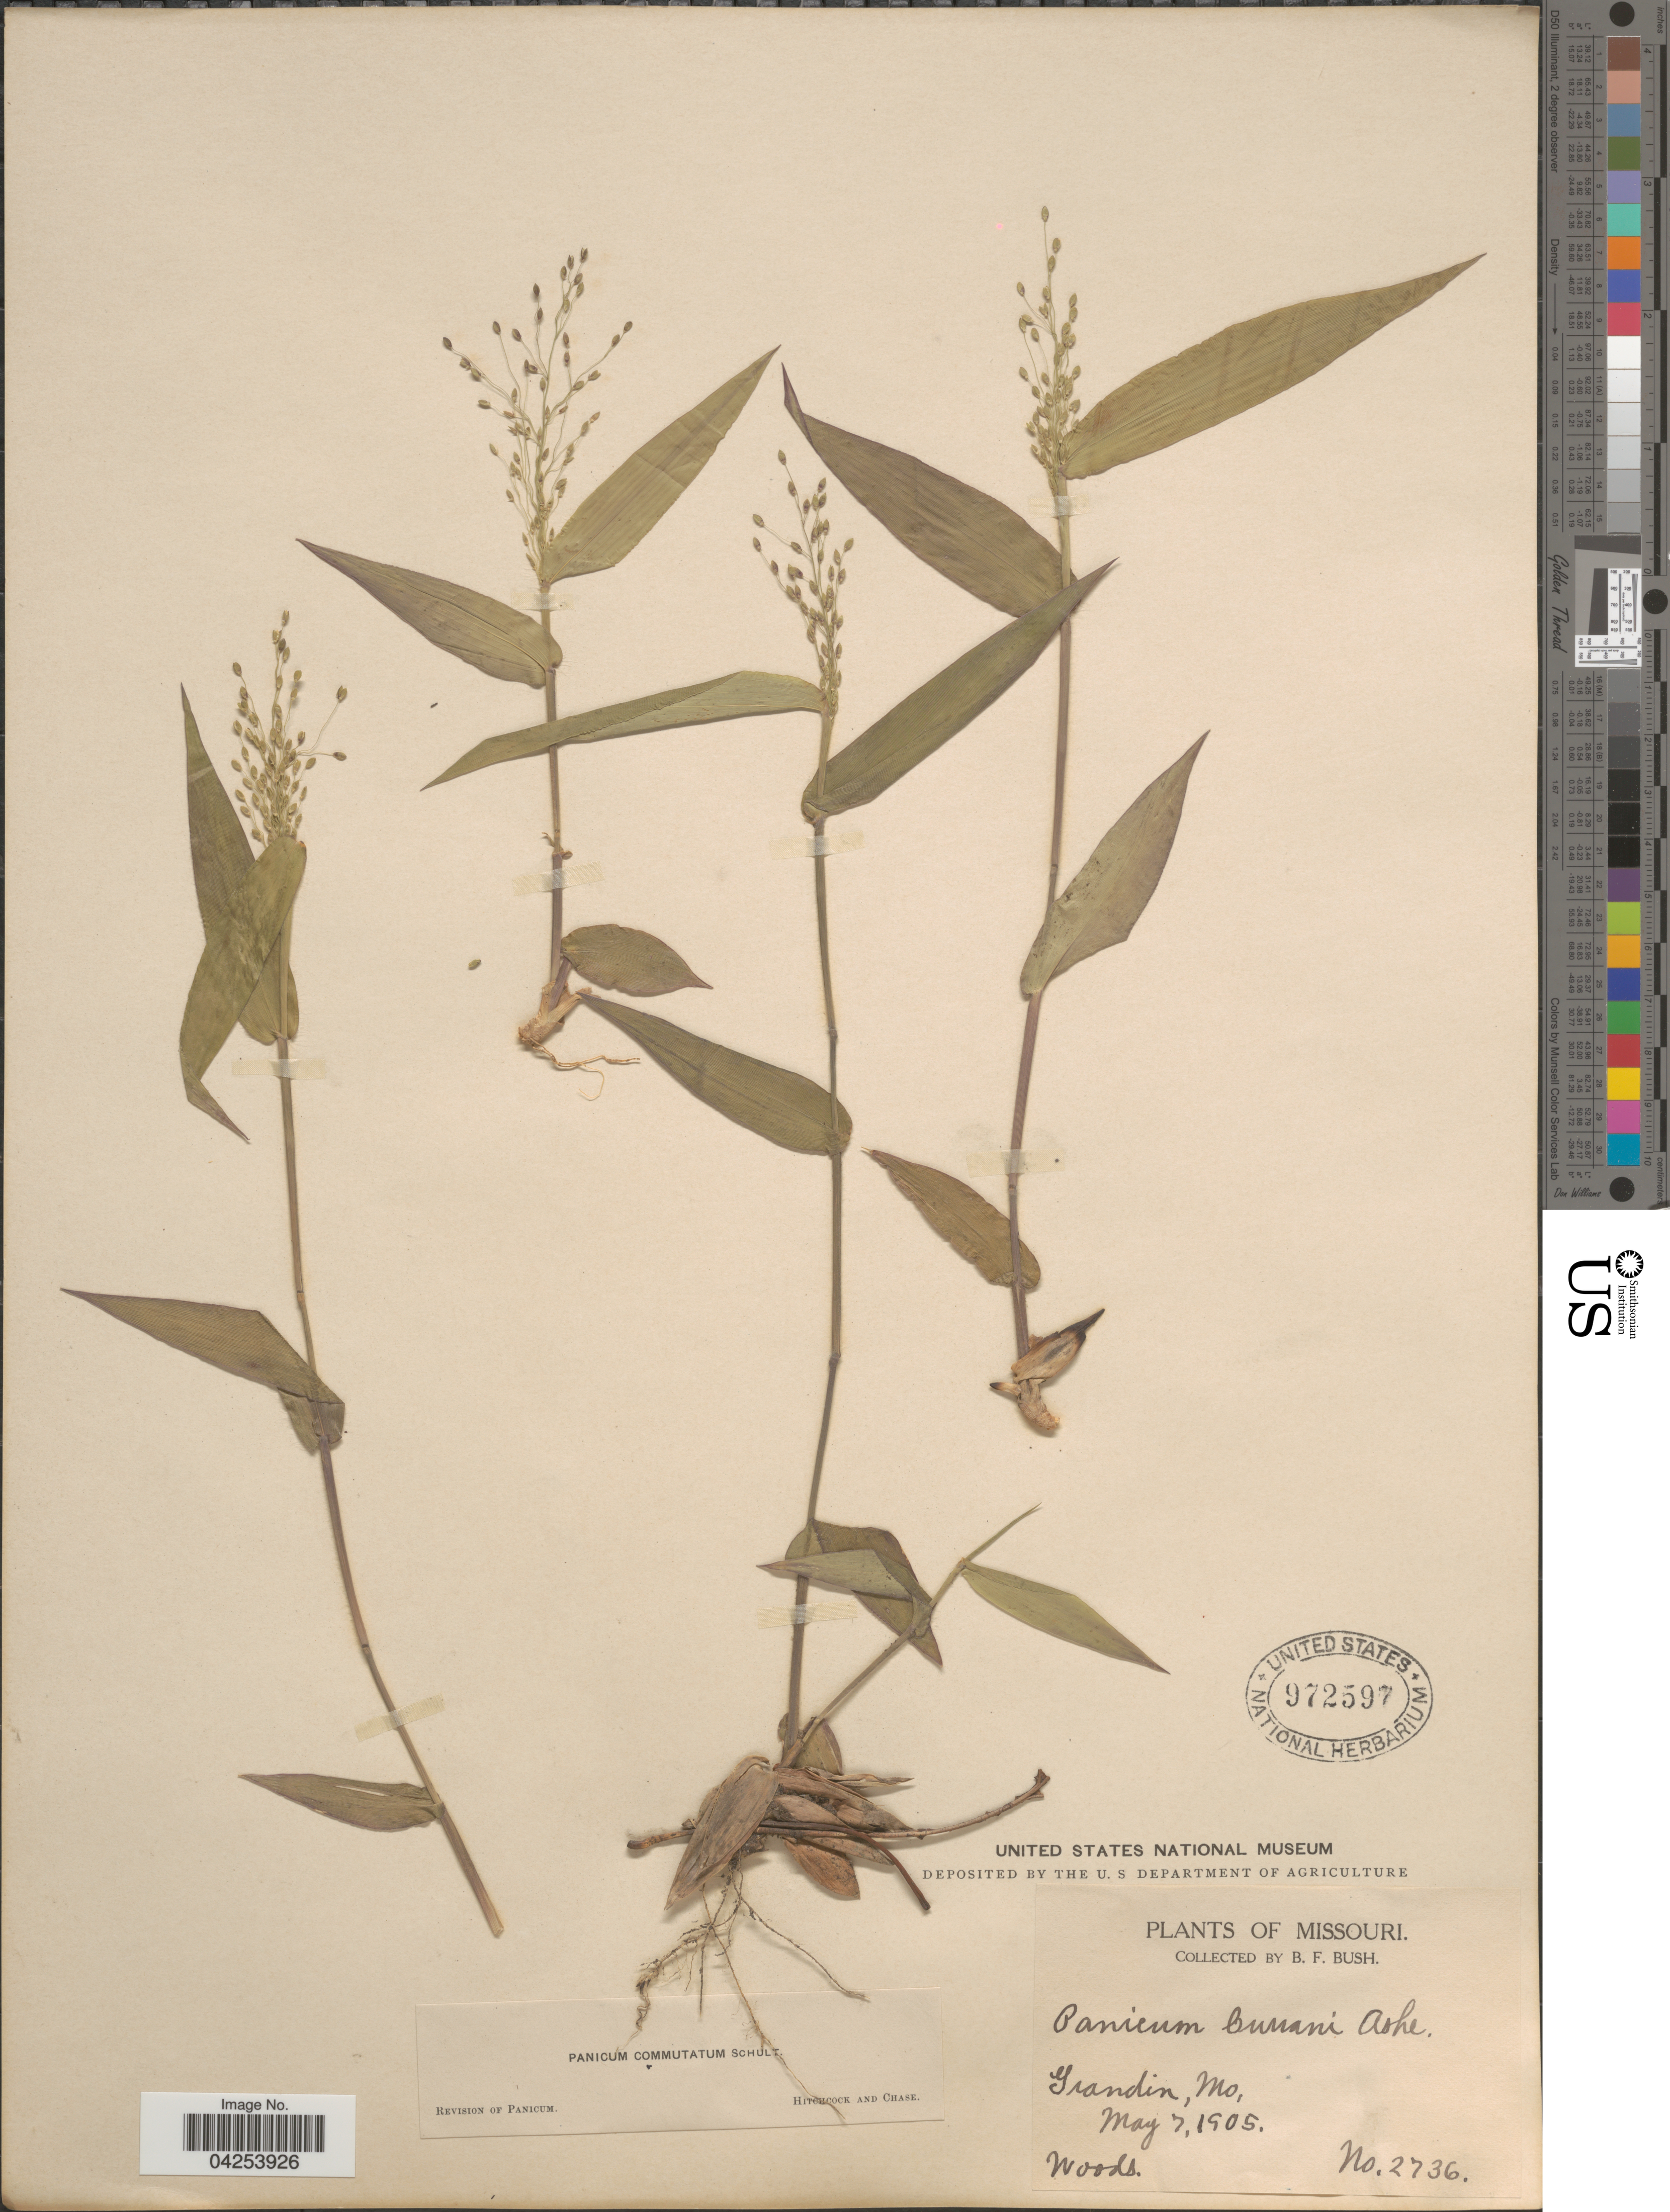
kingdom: Plantae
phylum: Tracheophyta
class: Liliopsida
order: Poales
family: Poaceae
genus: Dichanthelium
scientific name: Dichanthelium commutatum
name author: (Schult.) Gould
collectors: B. F. Bush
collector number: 2736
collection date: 1905-05-07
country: United States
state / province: Missouri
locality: Grandin.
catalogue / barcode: US 972597